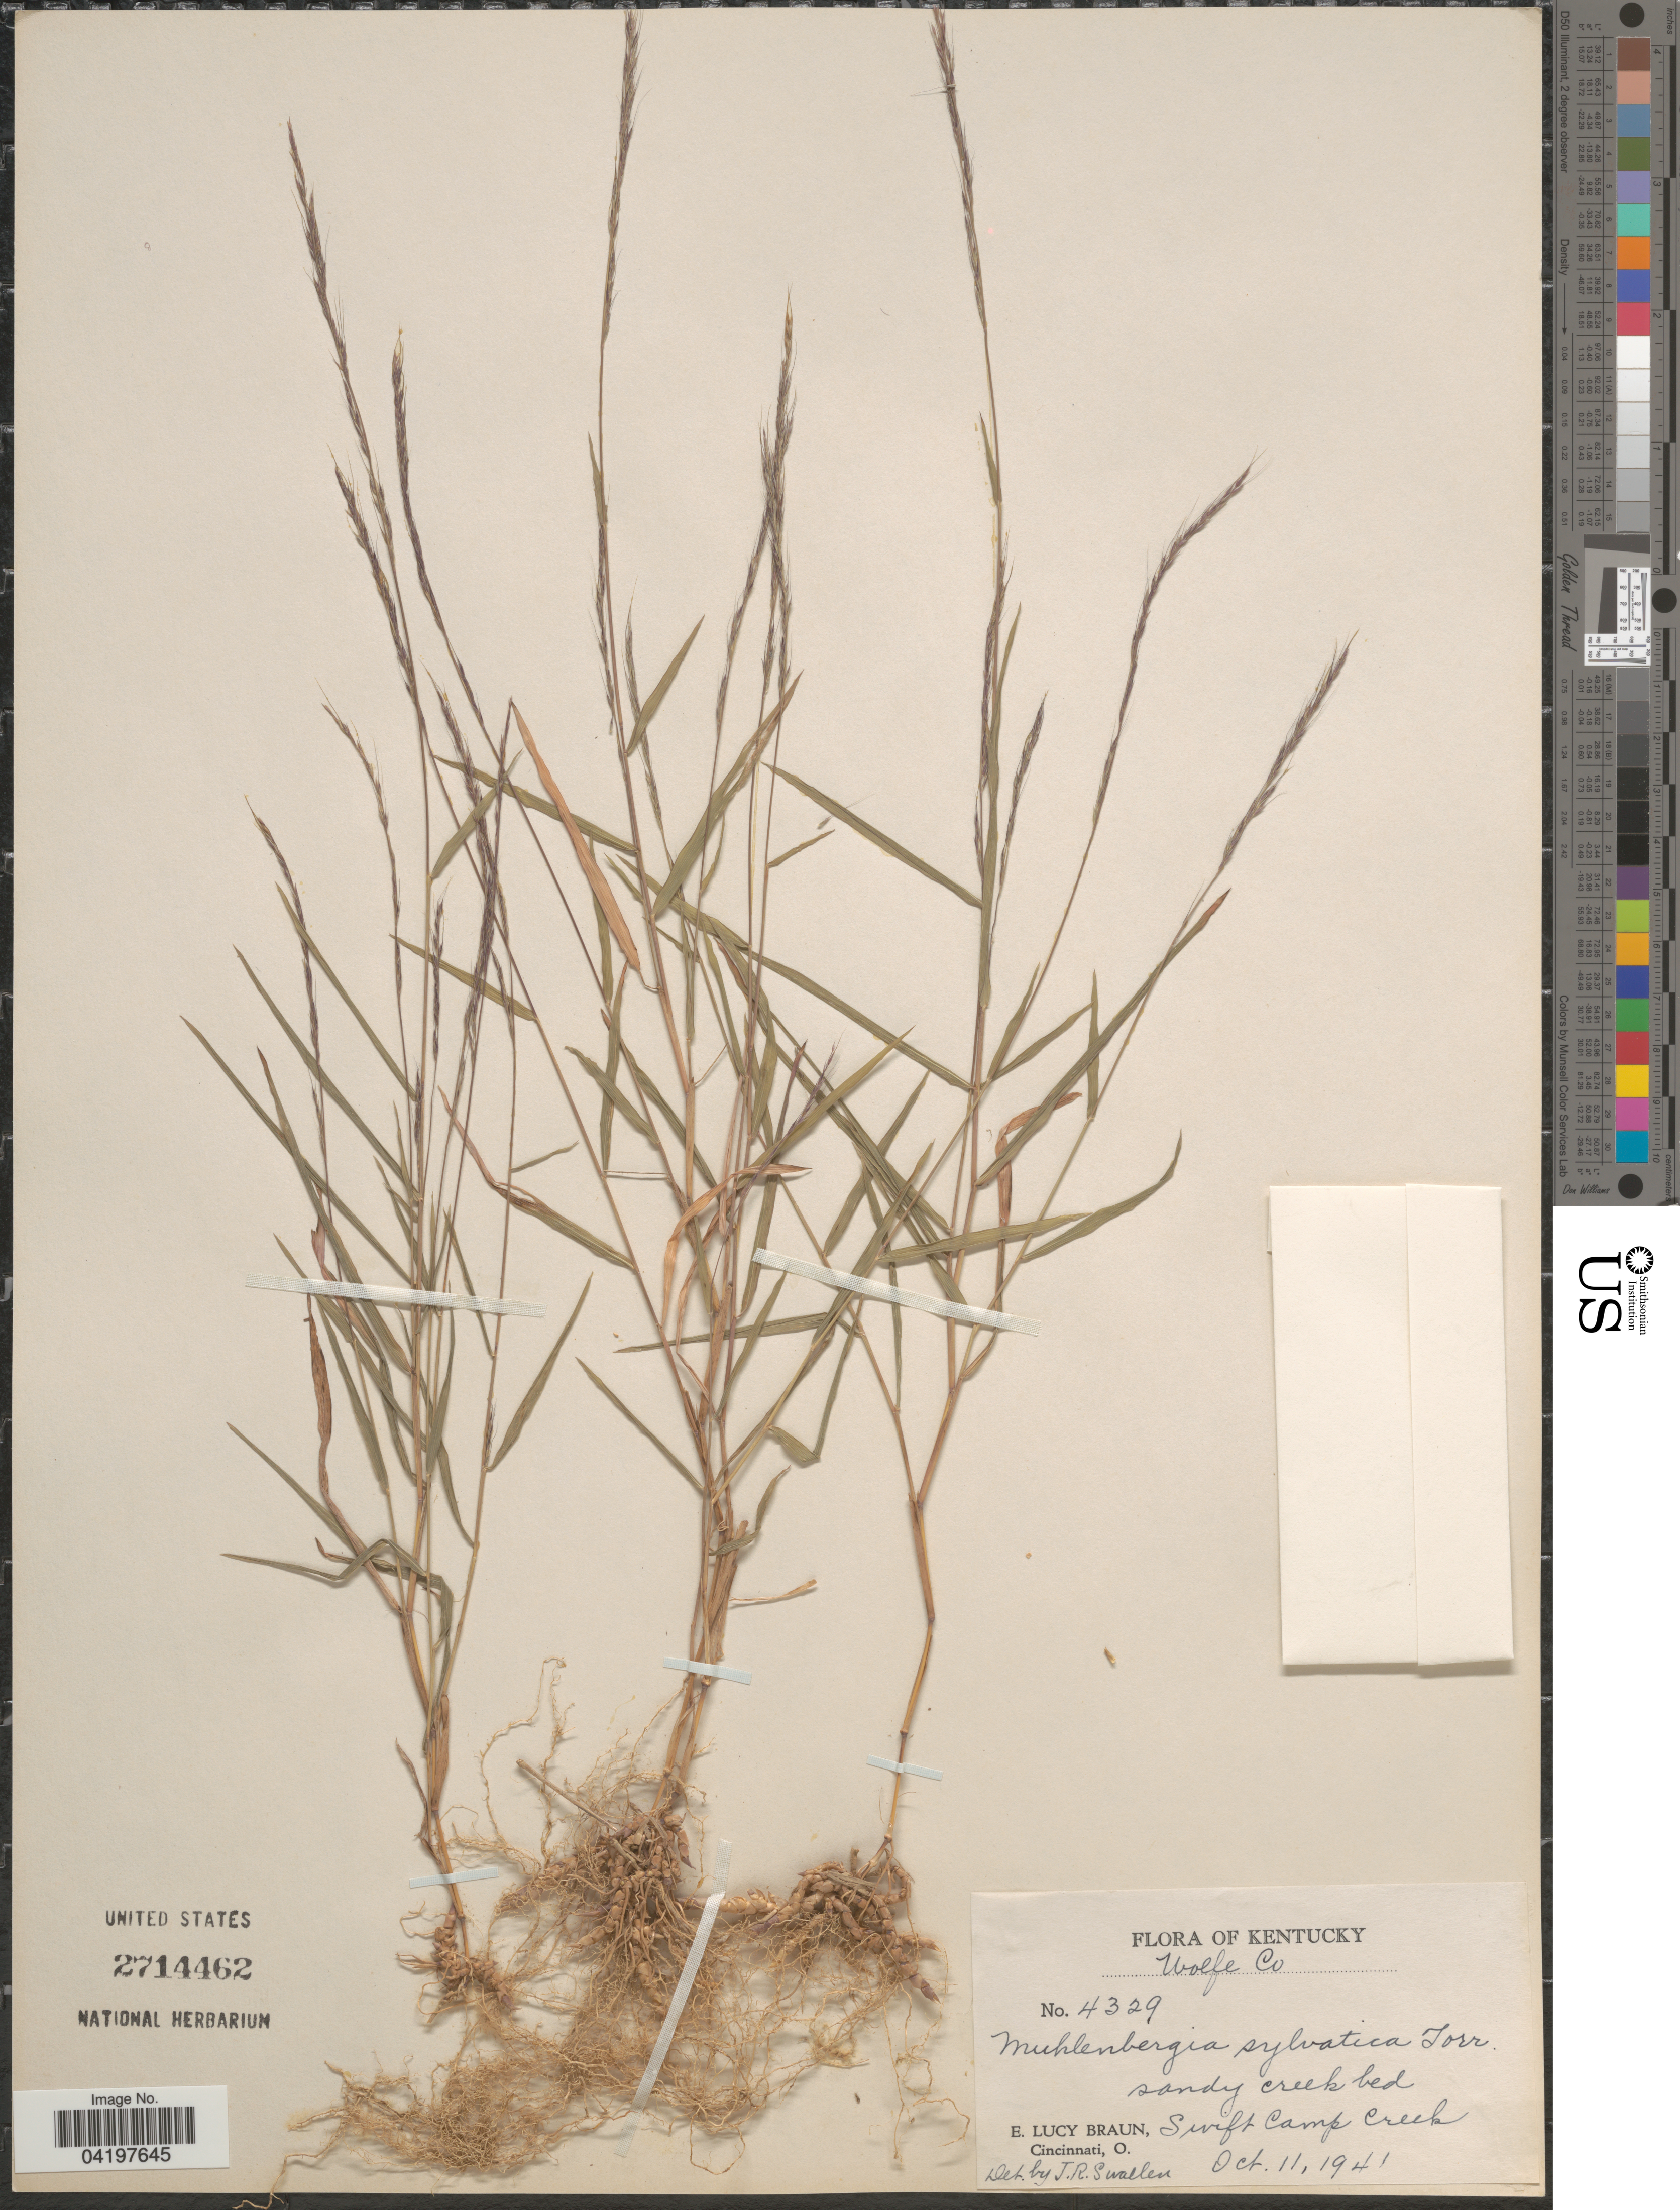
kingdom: Plantae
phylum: Tracheophyta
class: Liliopsida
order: Poales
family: Poaceae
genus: Muhlenbergia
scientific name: Muhlenbergia sylvatica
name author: (Torr.) Torr. ex A. Gray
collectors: E. L. Braun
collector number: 4329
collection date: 1941-10-11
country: United States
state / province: Kentucky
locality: Wolfe Co. Swift Camp Creek.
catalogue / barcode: US 2714462